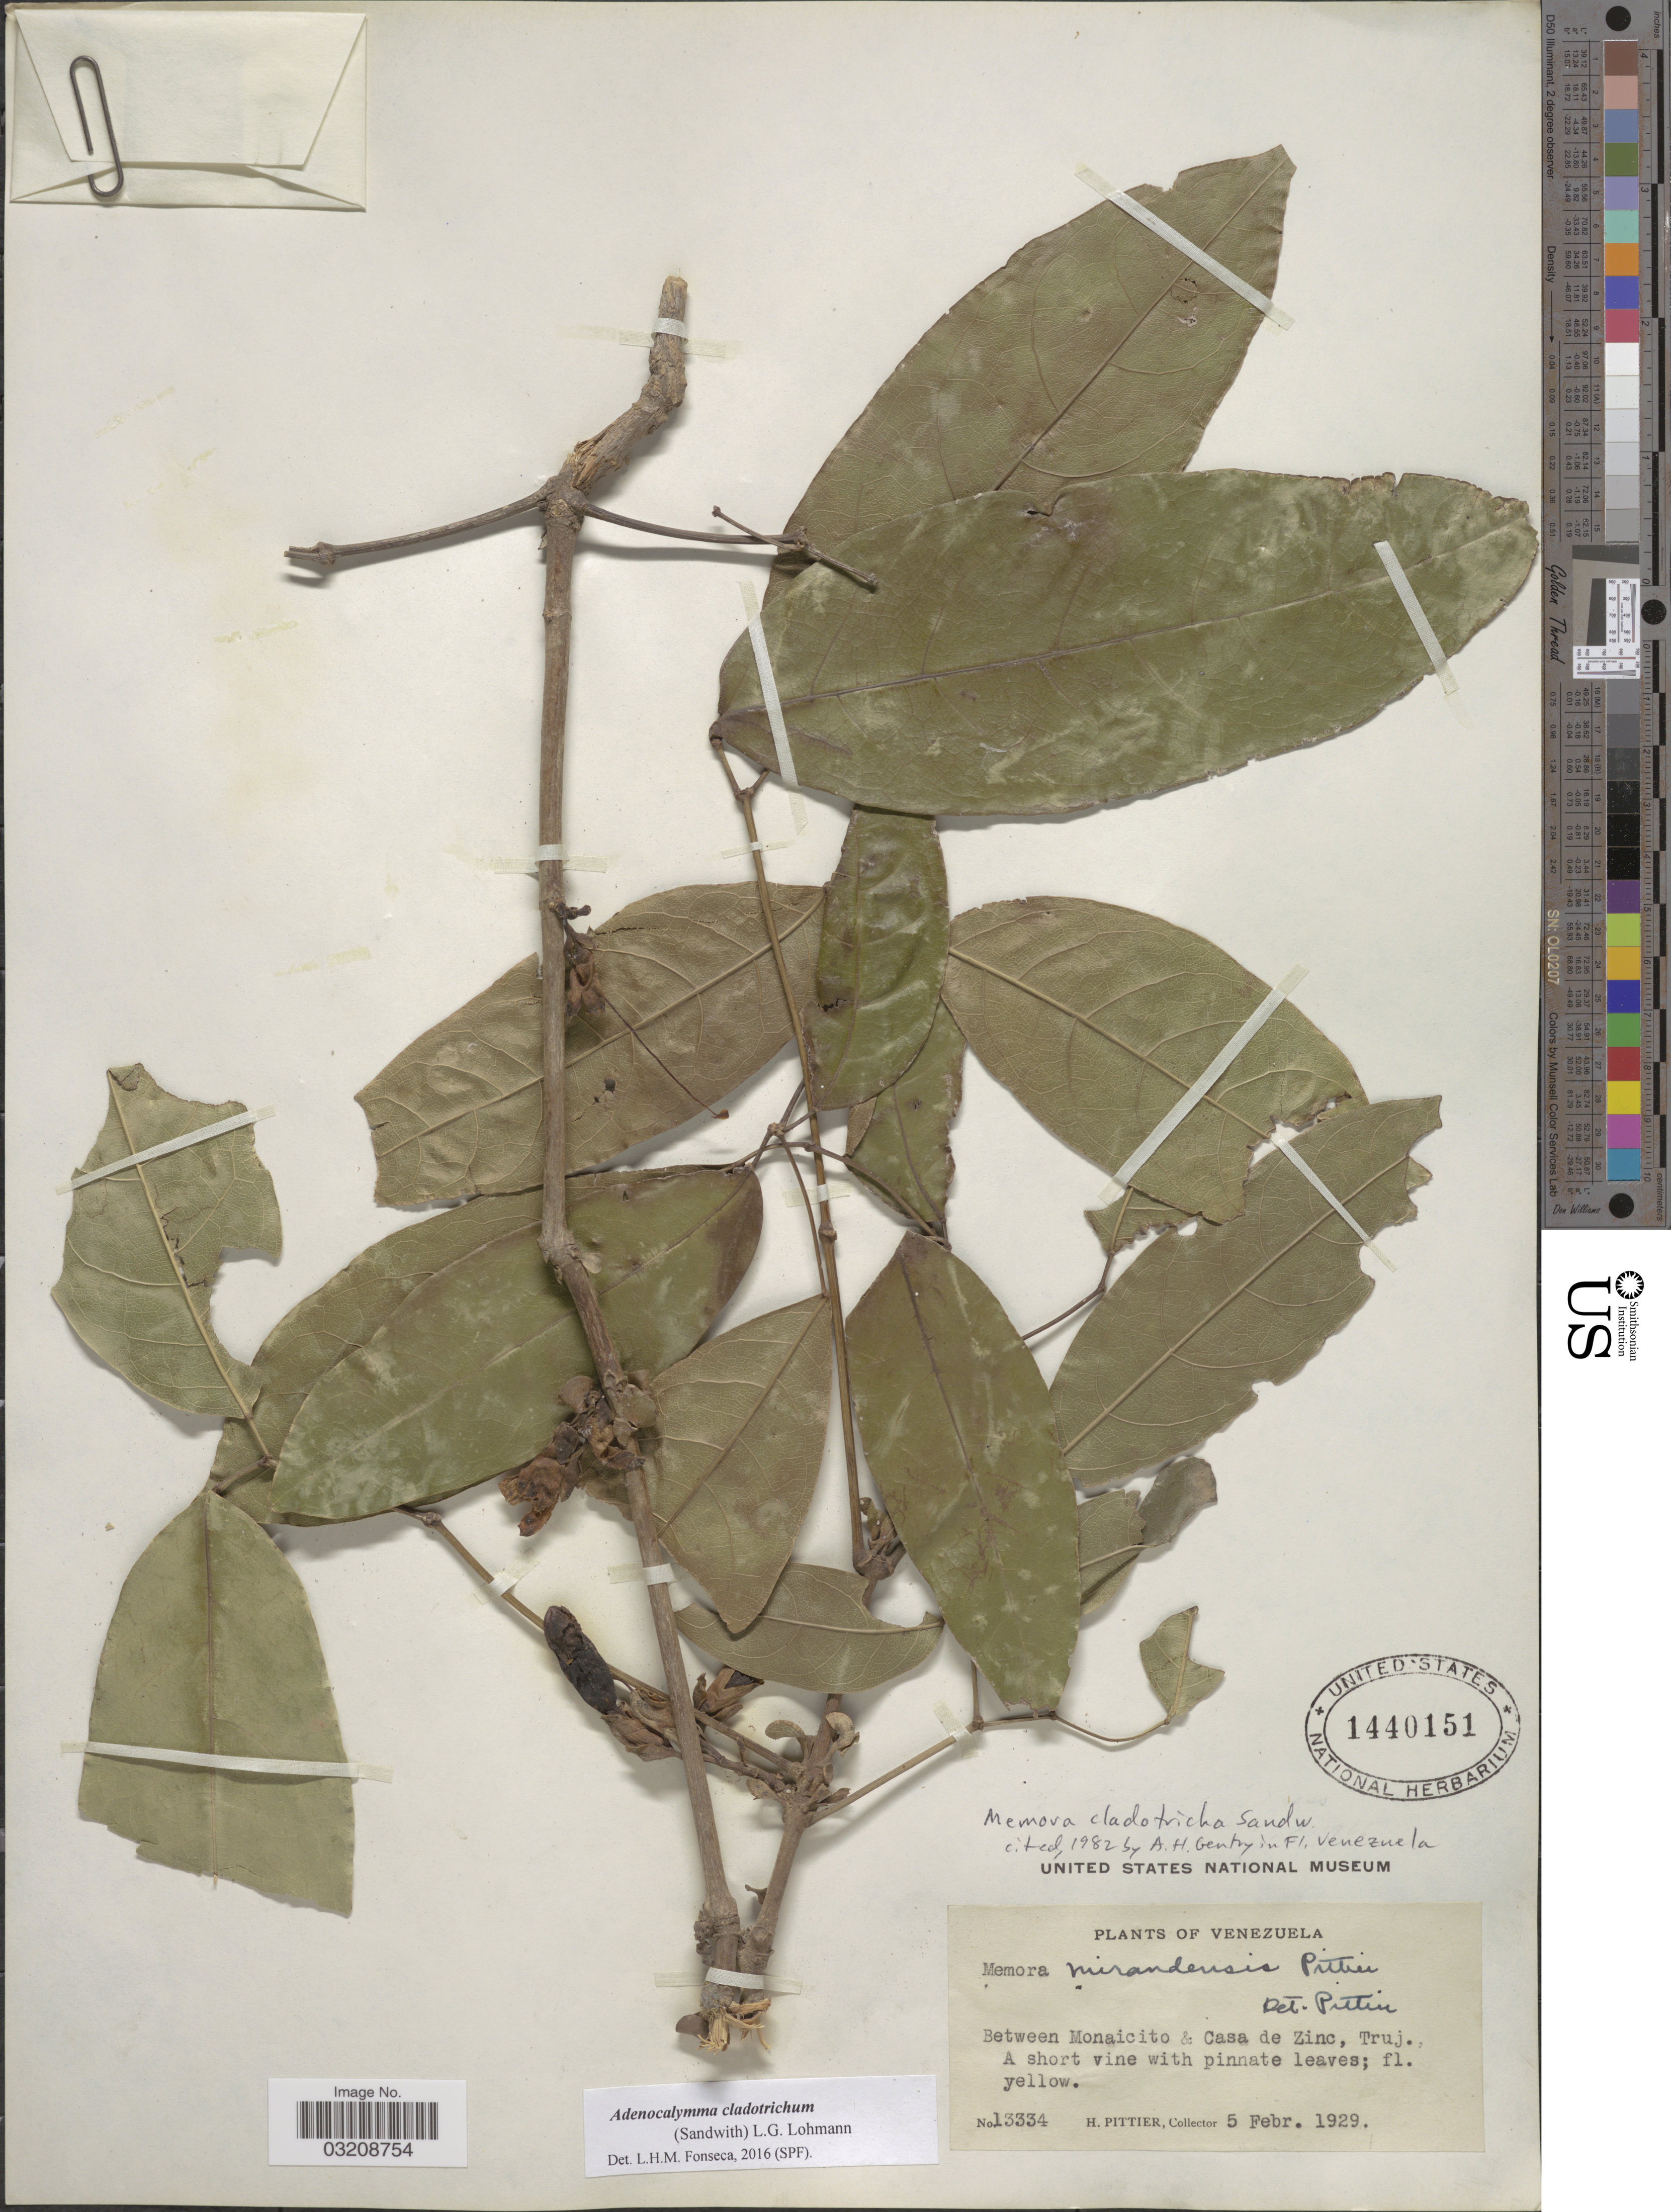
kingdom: Plantae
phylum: Tracheophyta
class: Magnoliopsida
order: Lamiales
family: Bignoniaceae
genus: Adenocalymma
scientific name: Adenocalymma cladotrichum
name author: (Sandwith) L.G. Lohmann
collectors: H. F. Pittier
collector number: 13334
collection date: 1929-02-05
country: Venezuela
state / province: Trujillo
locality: Between Monaicito & Casa de Zinc, Truj.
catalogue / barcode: US 1440151